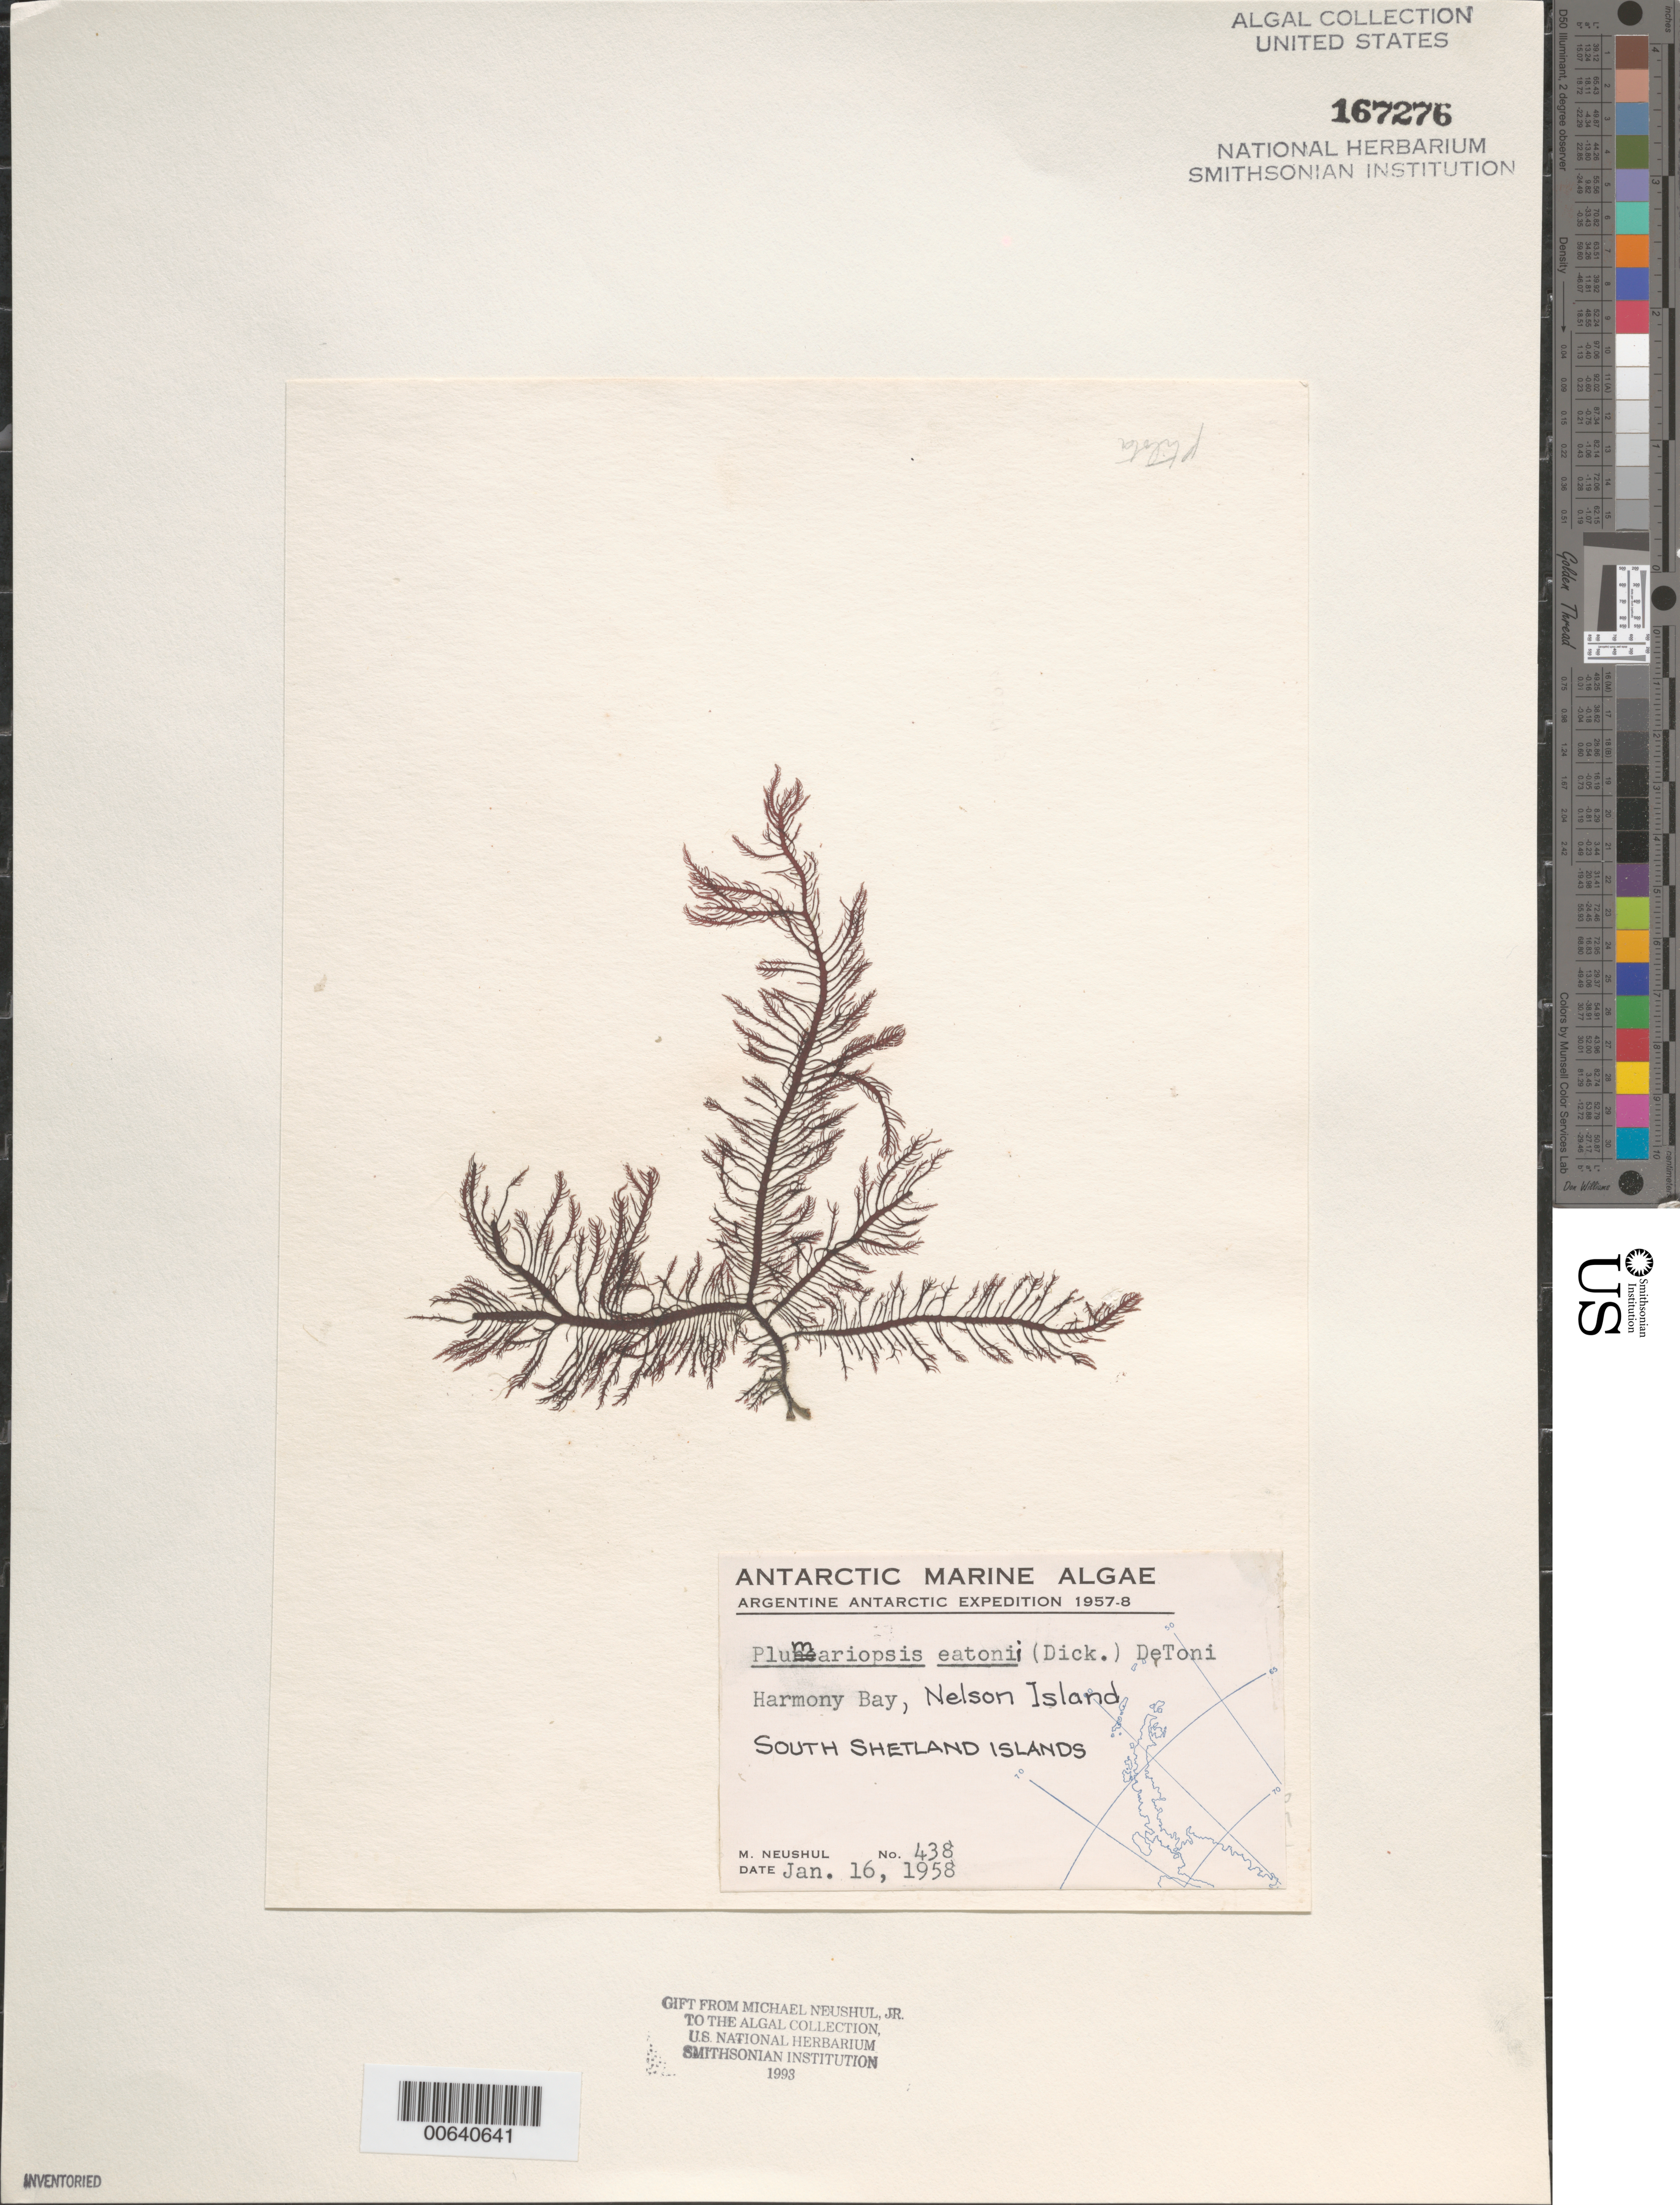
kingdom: Plantae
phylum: Rhodophyta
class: Florideophyceae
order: Ceramiales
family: Wrangeliaceae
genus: Plumariopsis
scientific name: Plumariopsis eatonii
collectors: M. Neushul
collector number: Neushul 438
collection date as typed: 16 Jan 1958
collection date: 1958-01-16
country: Antarctica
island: Nelson Island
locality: Harmony Bay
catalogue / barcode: US 167276